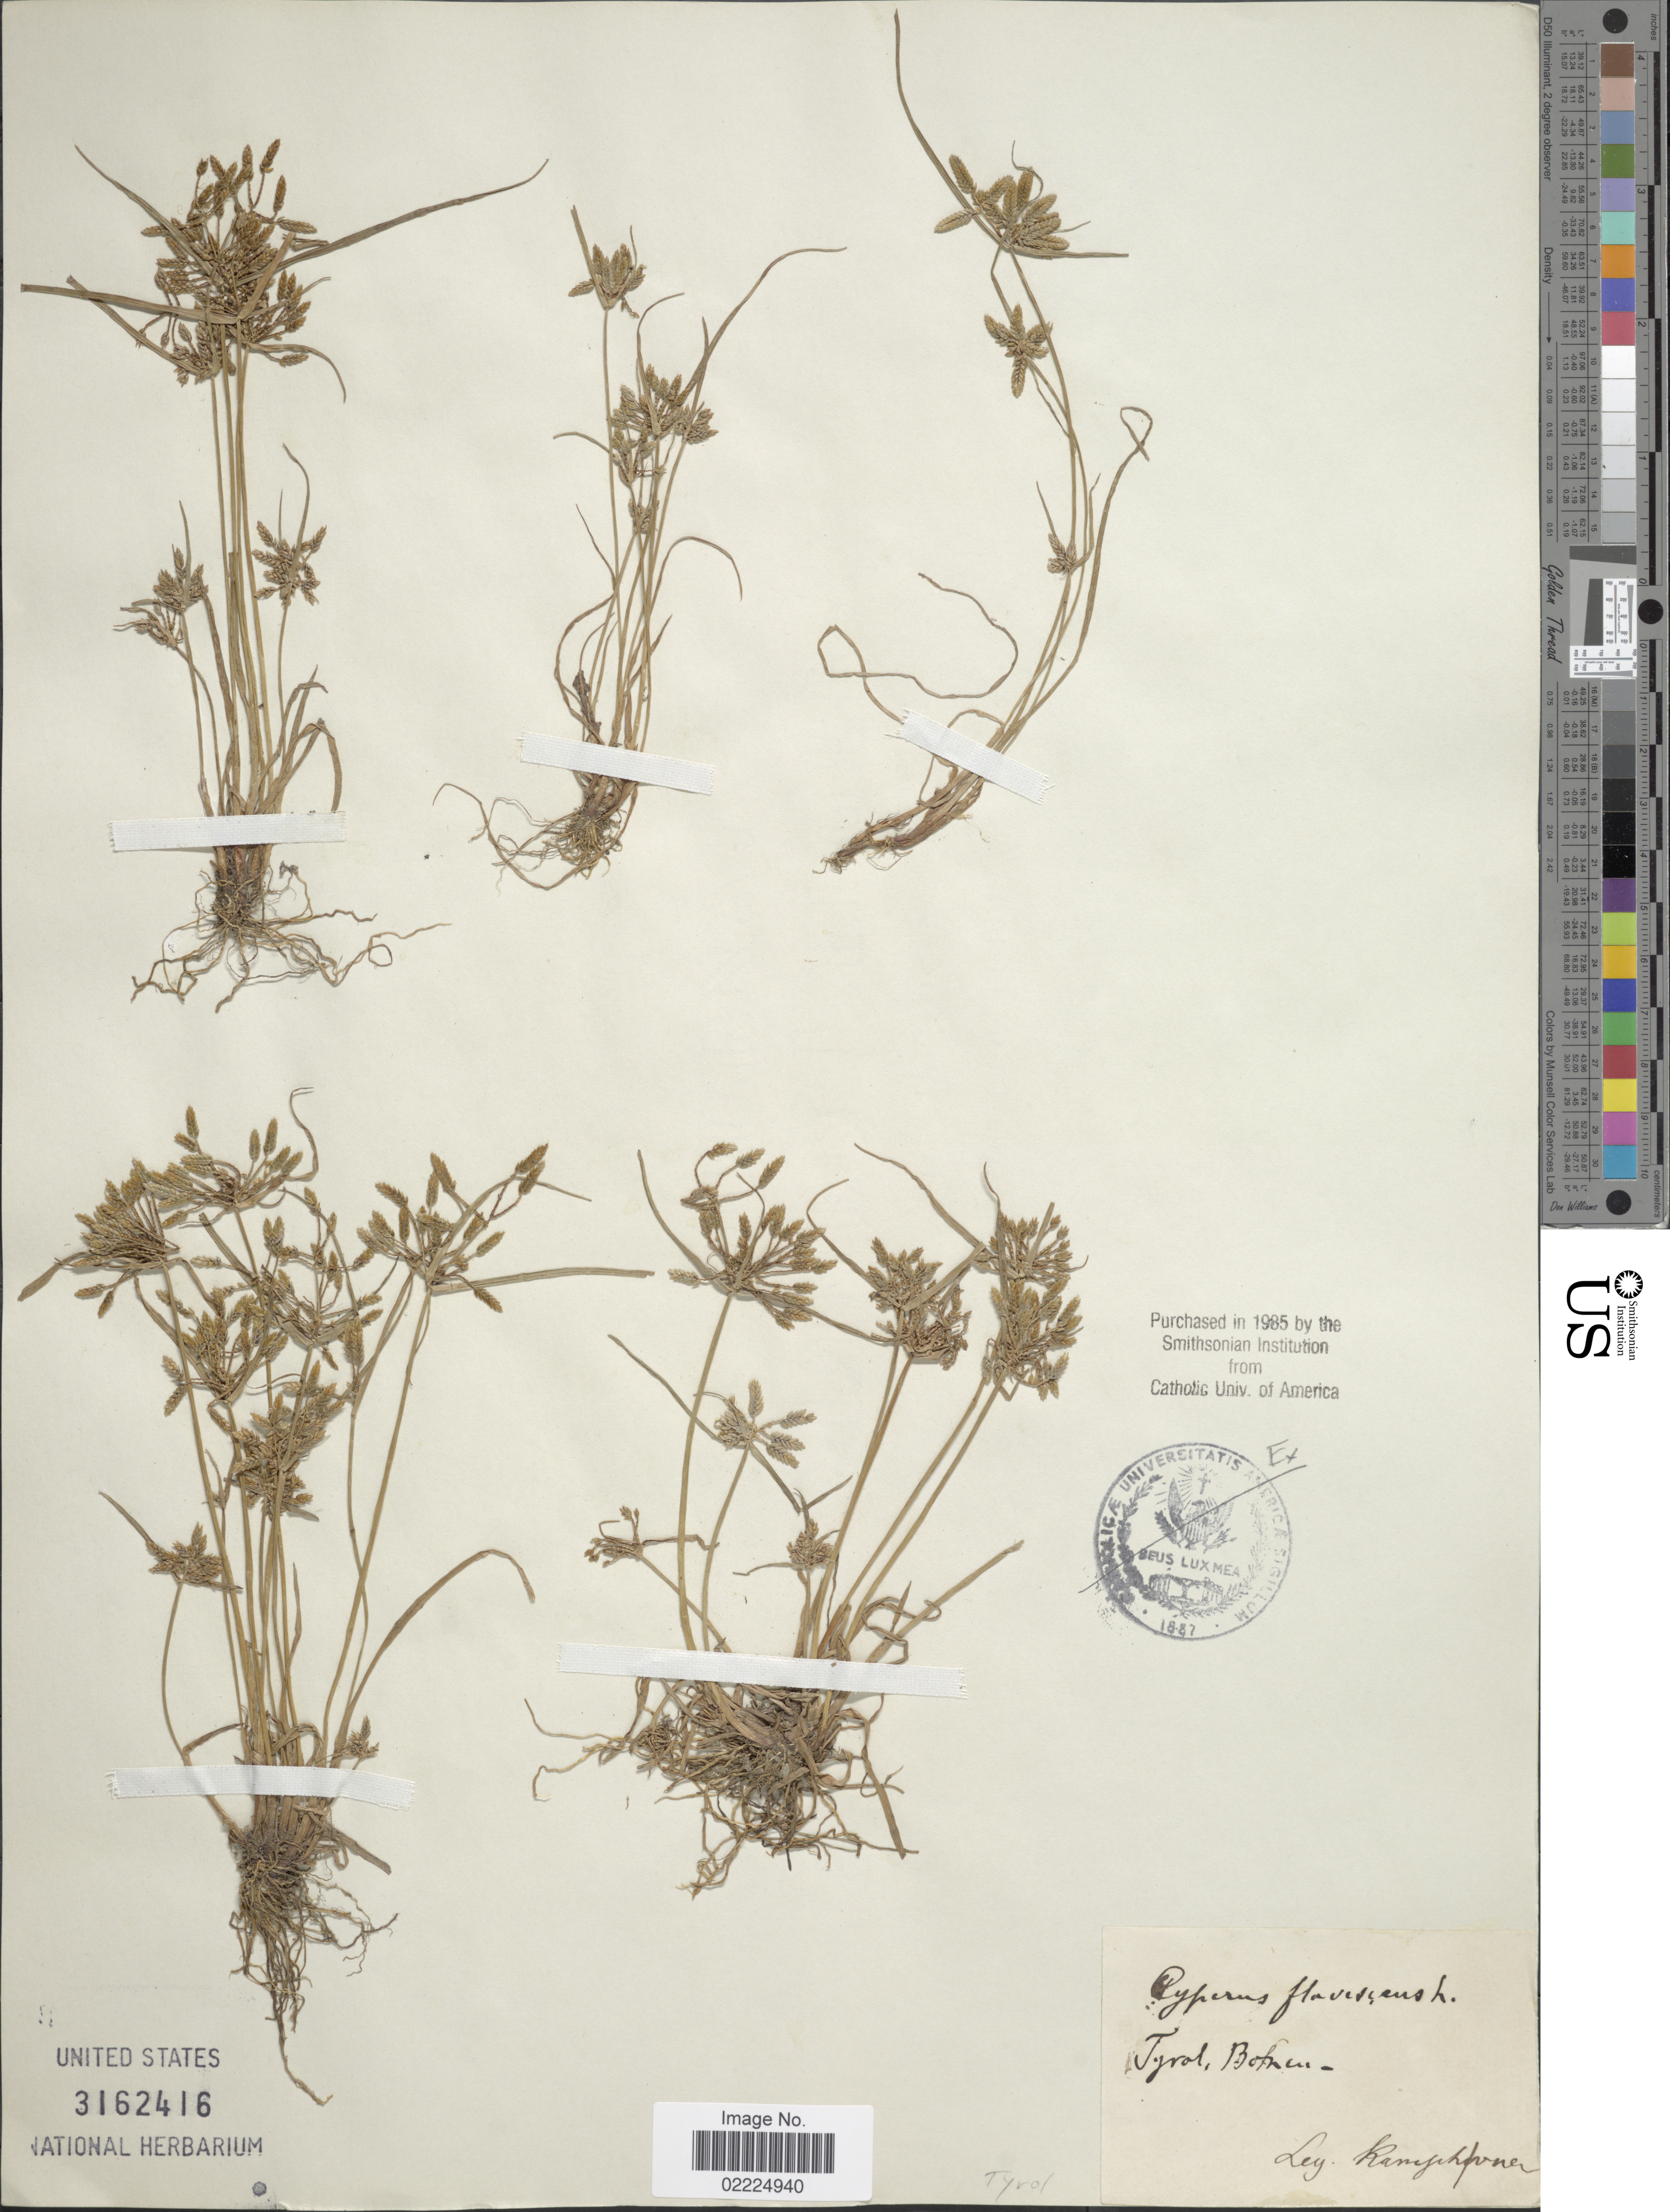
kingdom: Plantae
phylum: Tracheophyta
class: Liliopsida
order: Poales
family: Cyperaceae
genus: Cyperus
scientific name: Cyperus flavescens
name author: L.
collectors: Ramschovner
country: Austria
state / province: Tirol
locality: Bohmen [interpreted]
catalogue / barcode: US 3162416